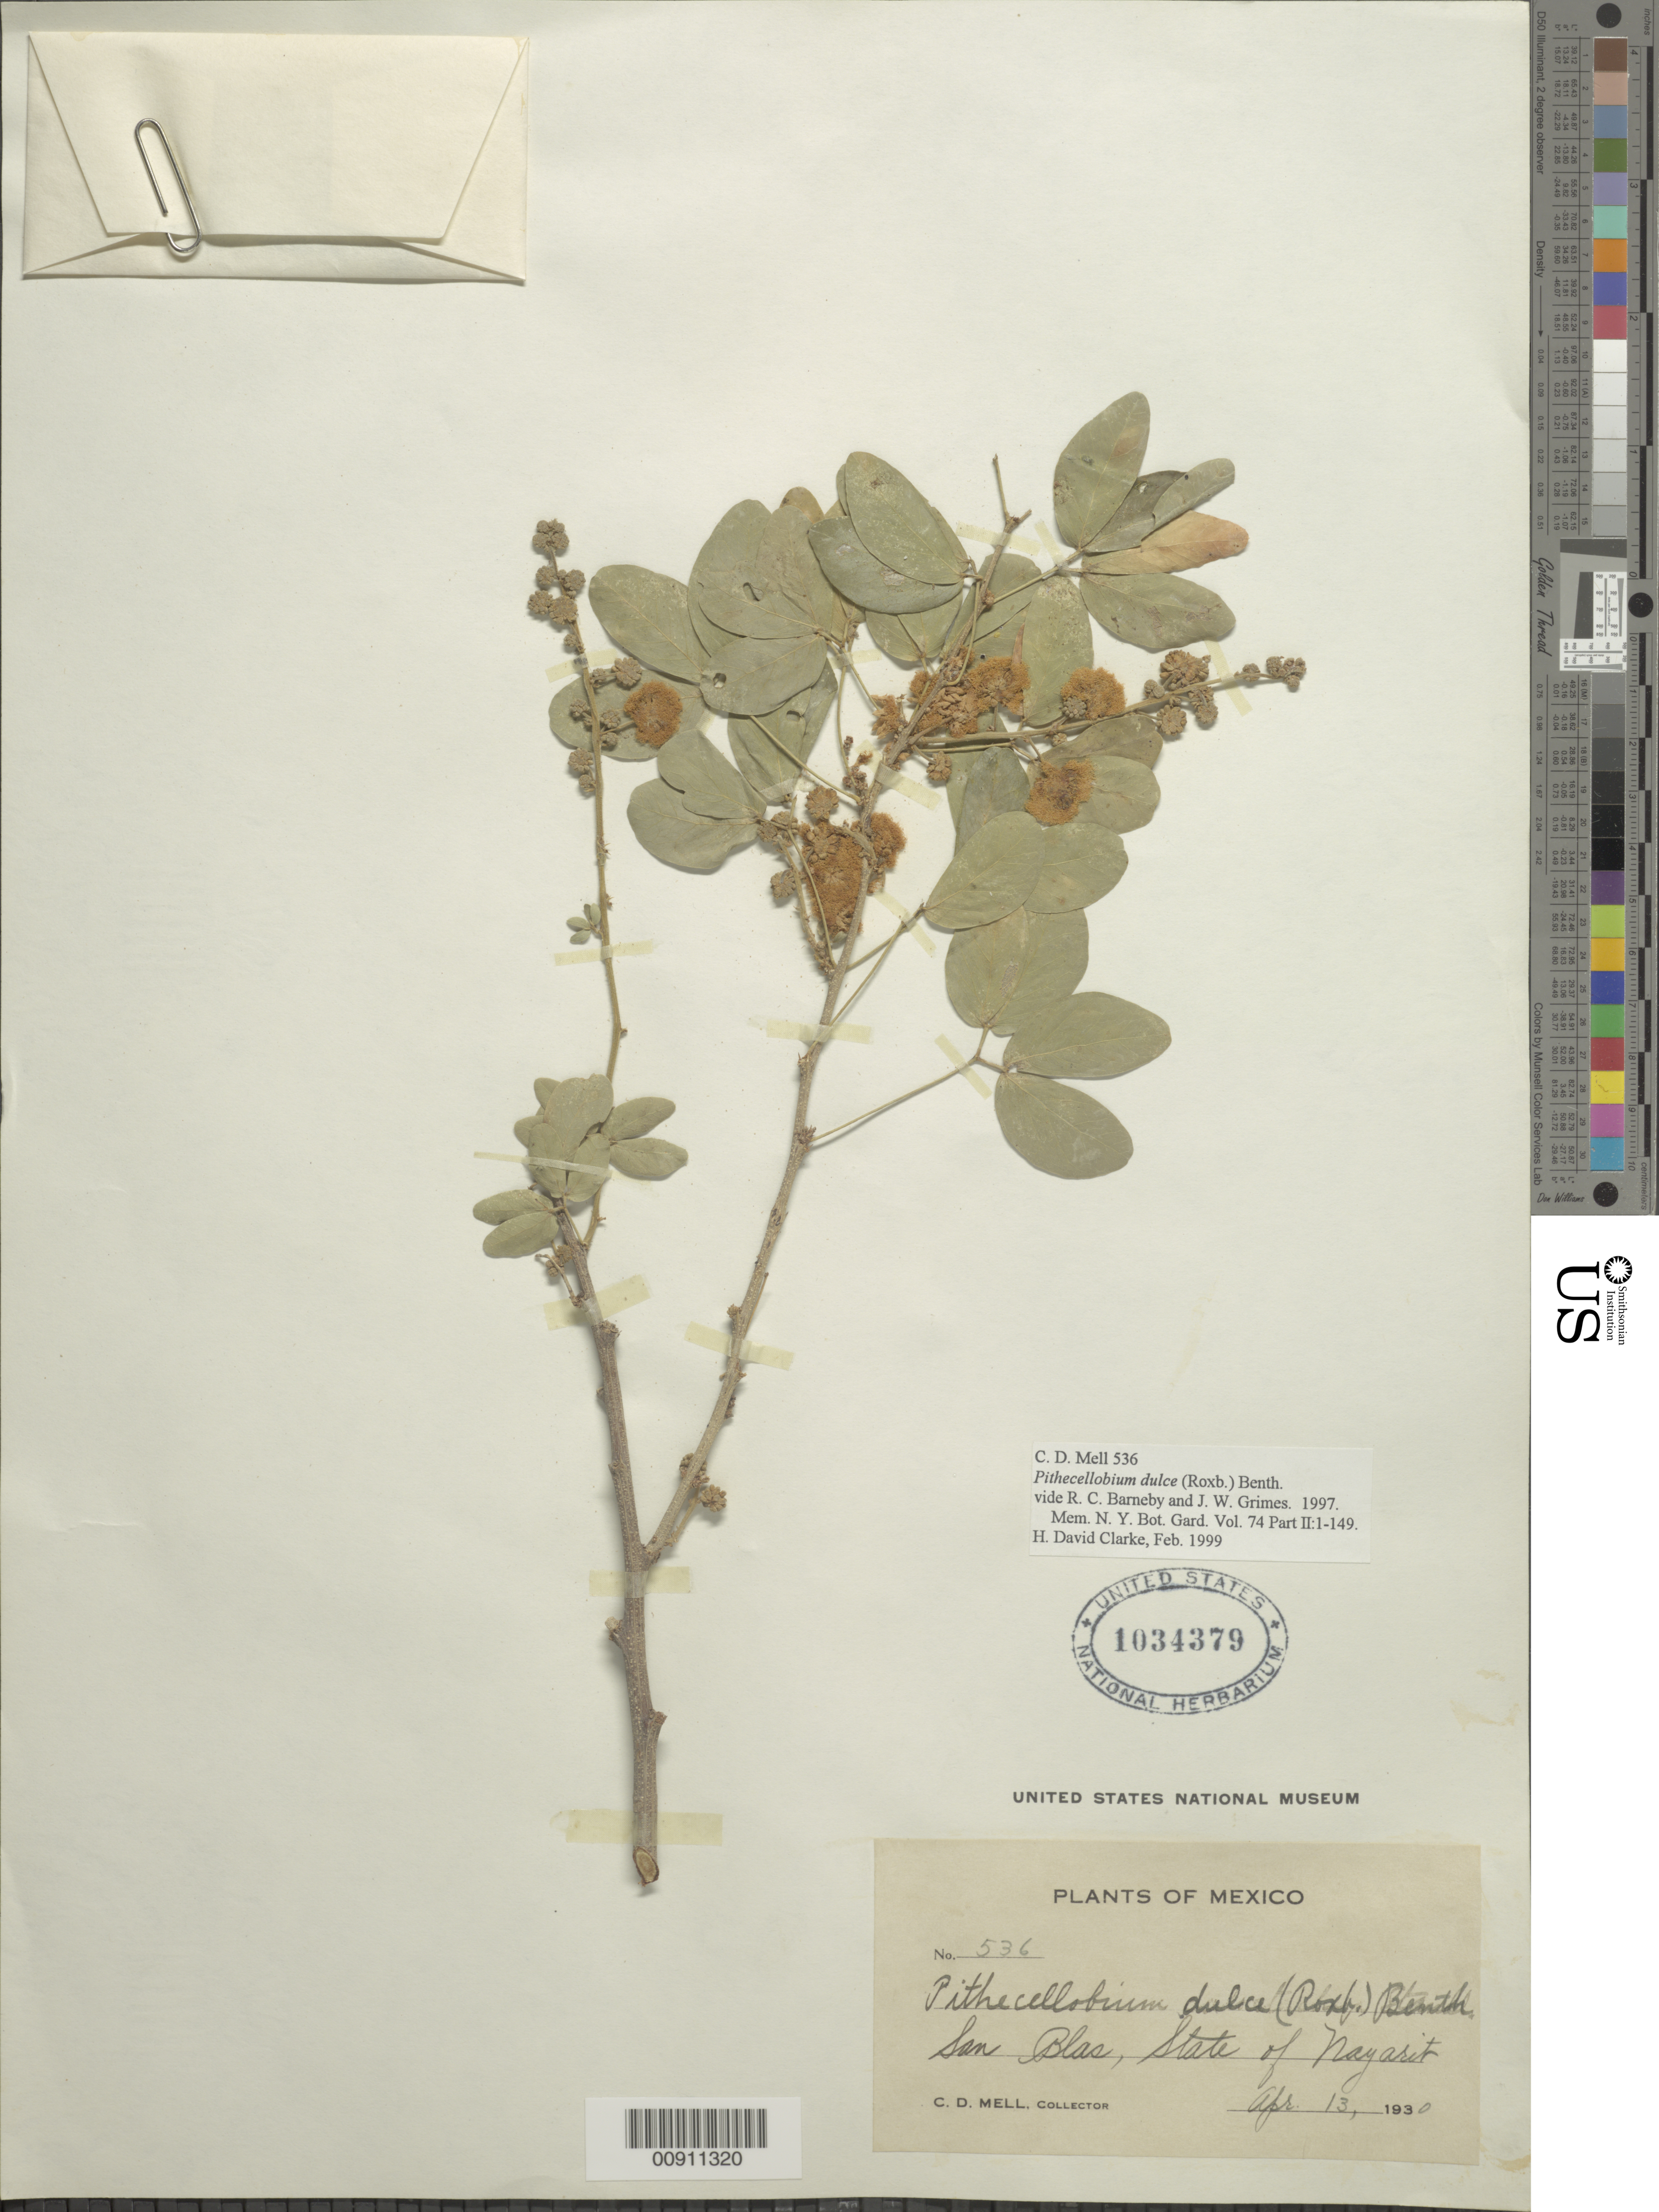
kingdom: Plantae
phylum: Tracheophyta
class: Magnoliopsida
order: Fabales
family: Fabaceae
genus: Pithecellobium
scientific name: Pithecellobium dulce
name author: (Roxb.) Benth.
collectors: C. D. Mell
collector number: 536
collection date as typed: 13 Apr 1930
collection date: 1930-04-13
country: Mexico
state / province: Nayarit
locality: San Blas, State of Nayarit.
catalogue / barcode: US 1034379